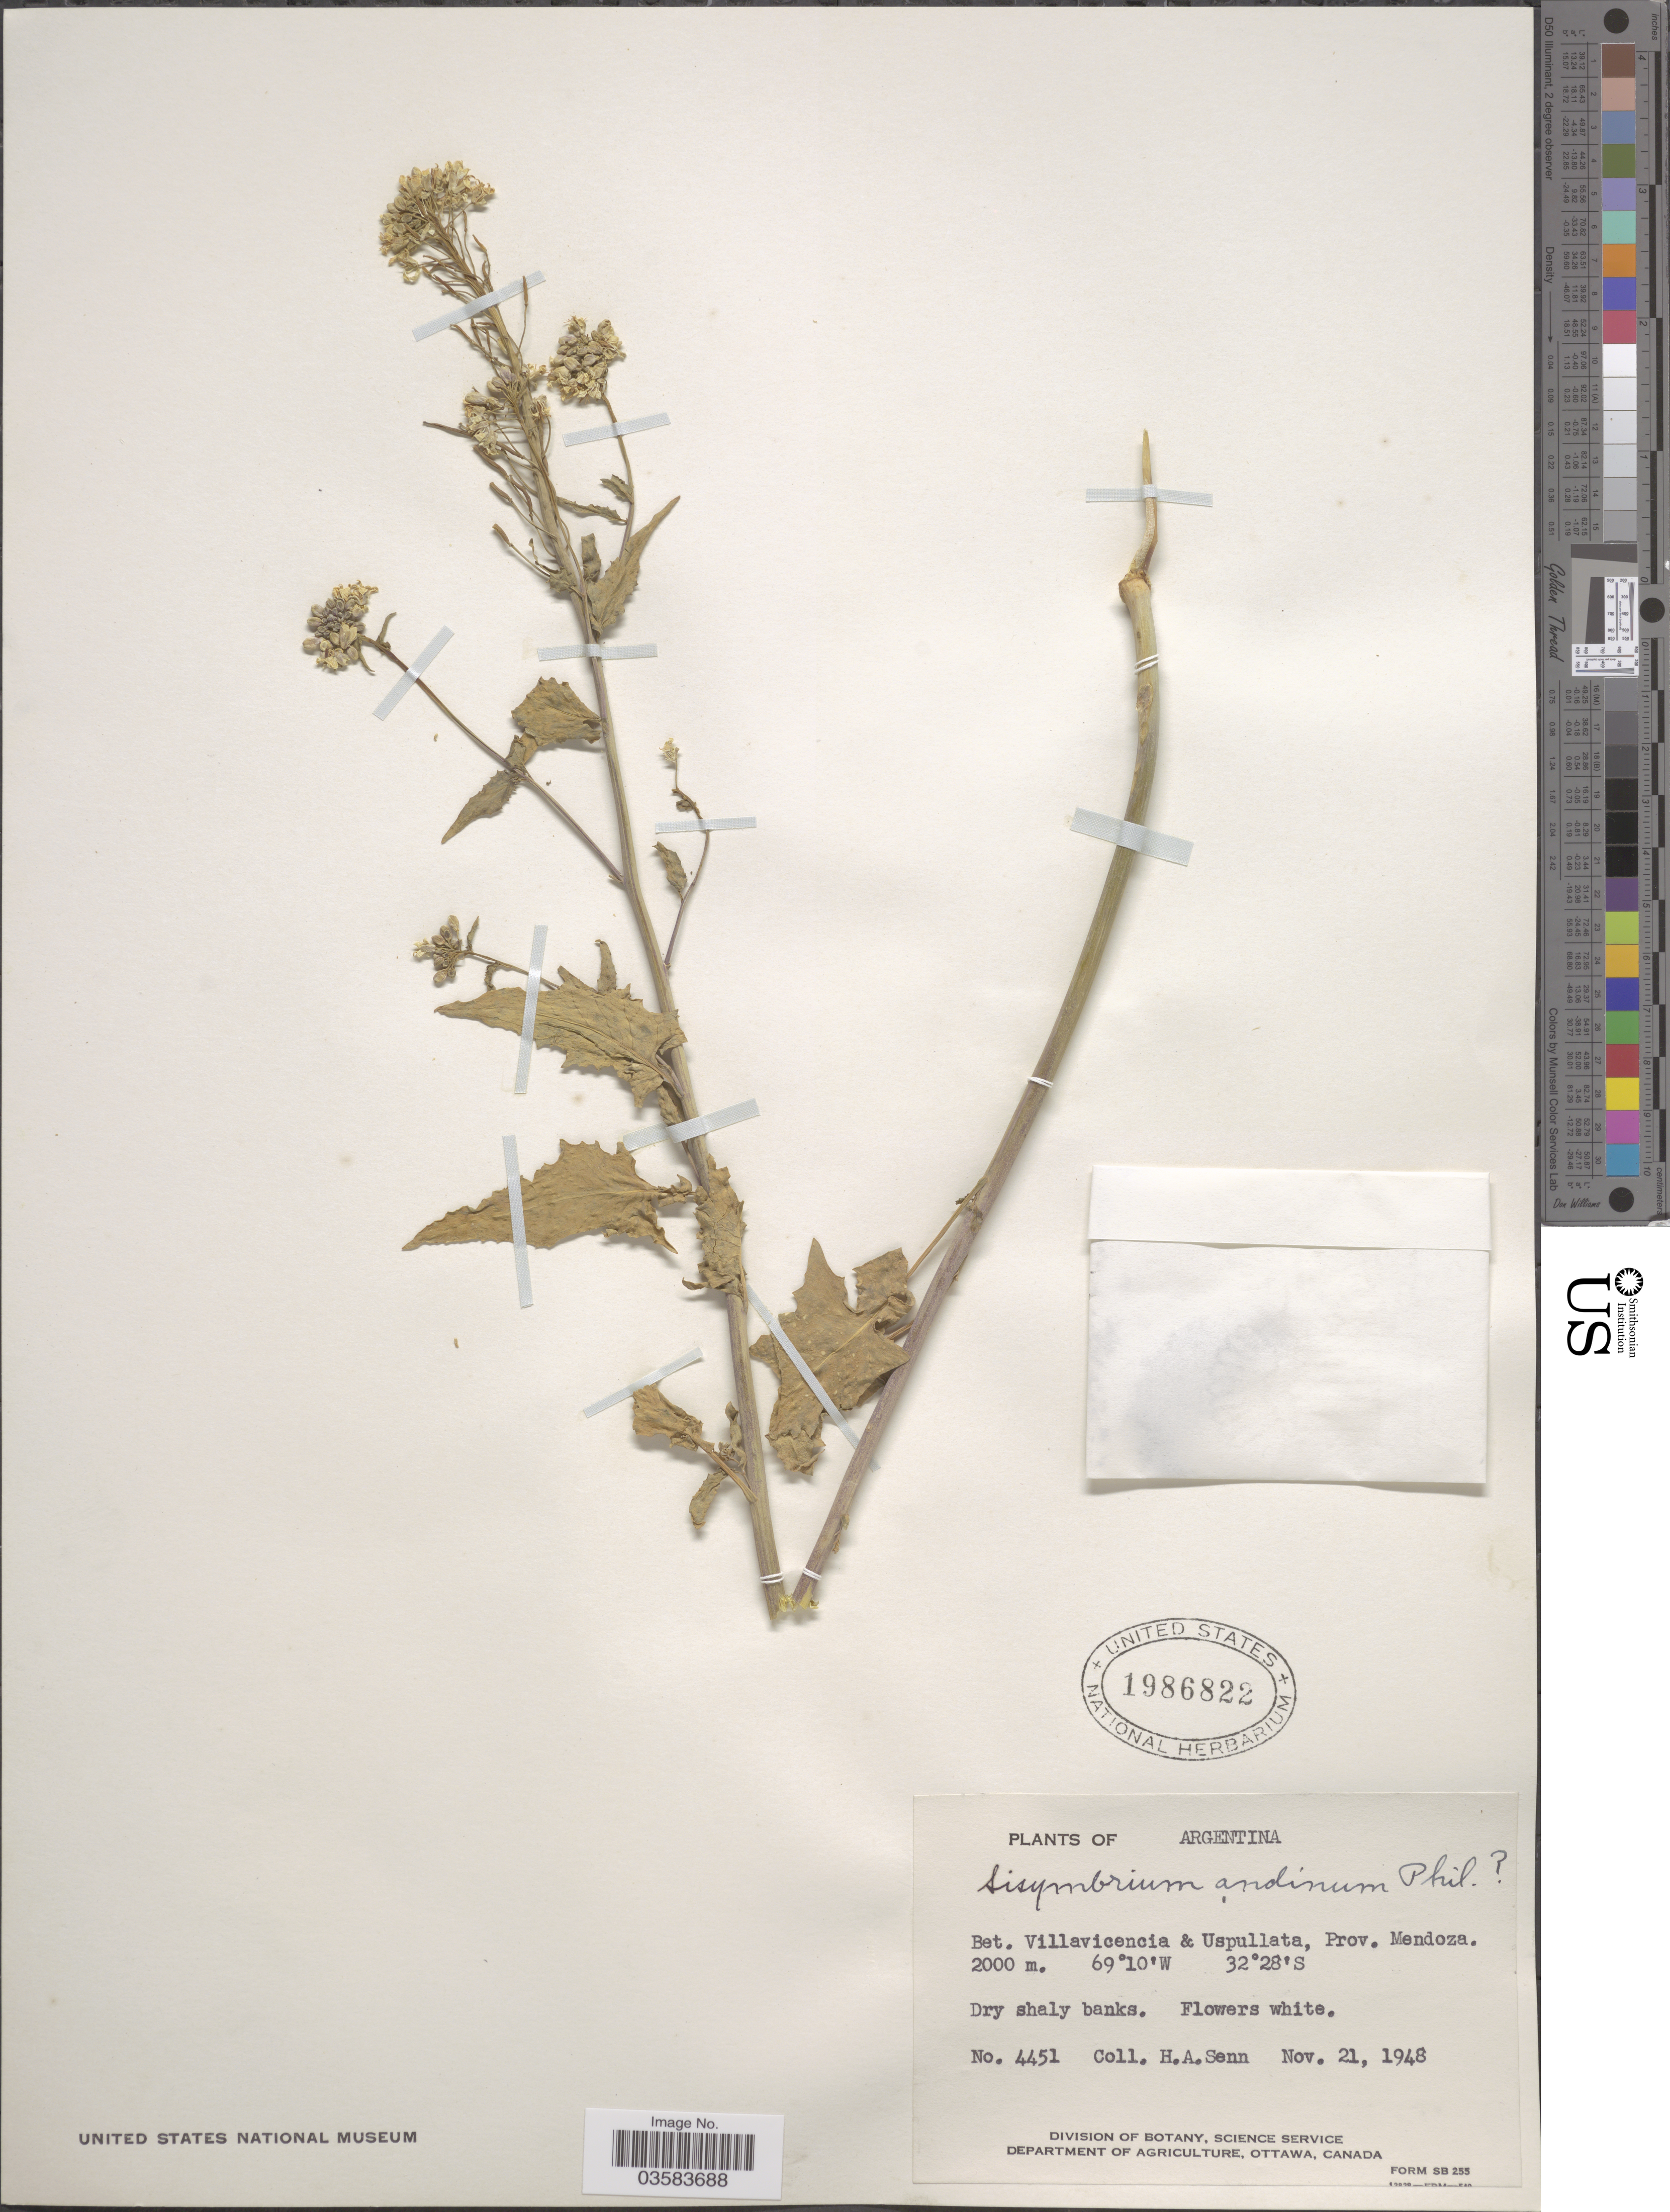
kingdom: Plantae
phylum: Tracheophyta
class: Magnoliopsida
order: Brassicales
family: Brassicaceae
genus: Mostacillastrum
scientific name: Mostacillastrum andinum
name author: (Phil.) Al-Shehbaz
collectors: H. Senn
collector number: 4451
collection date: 1948-11-21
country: Argentina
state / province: Mendoza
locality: Bet. Villavicencia & Uspullata.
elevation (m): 2000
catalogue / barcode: US 1986822